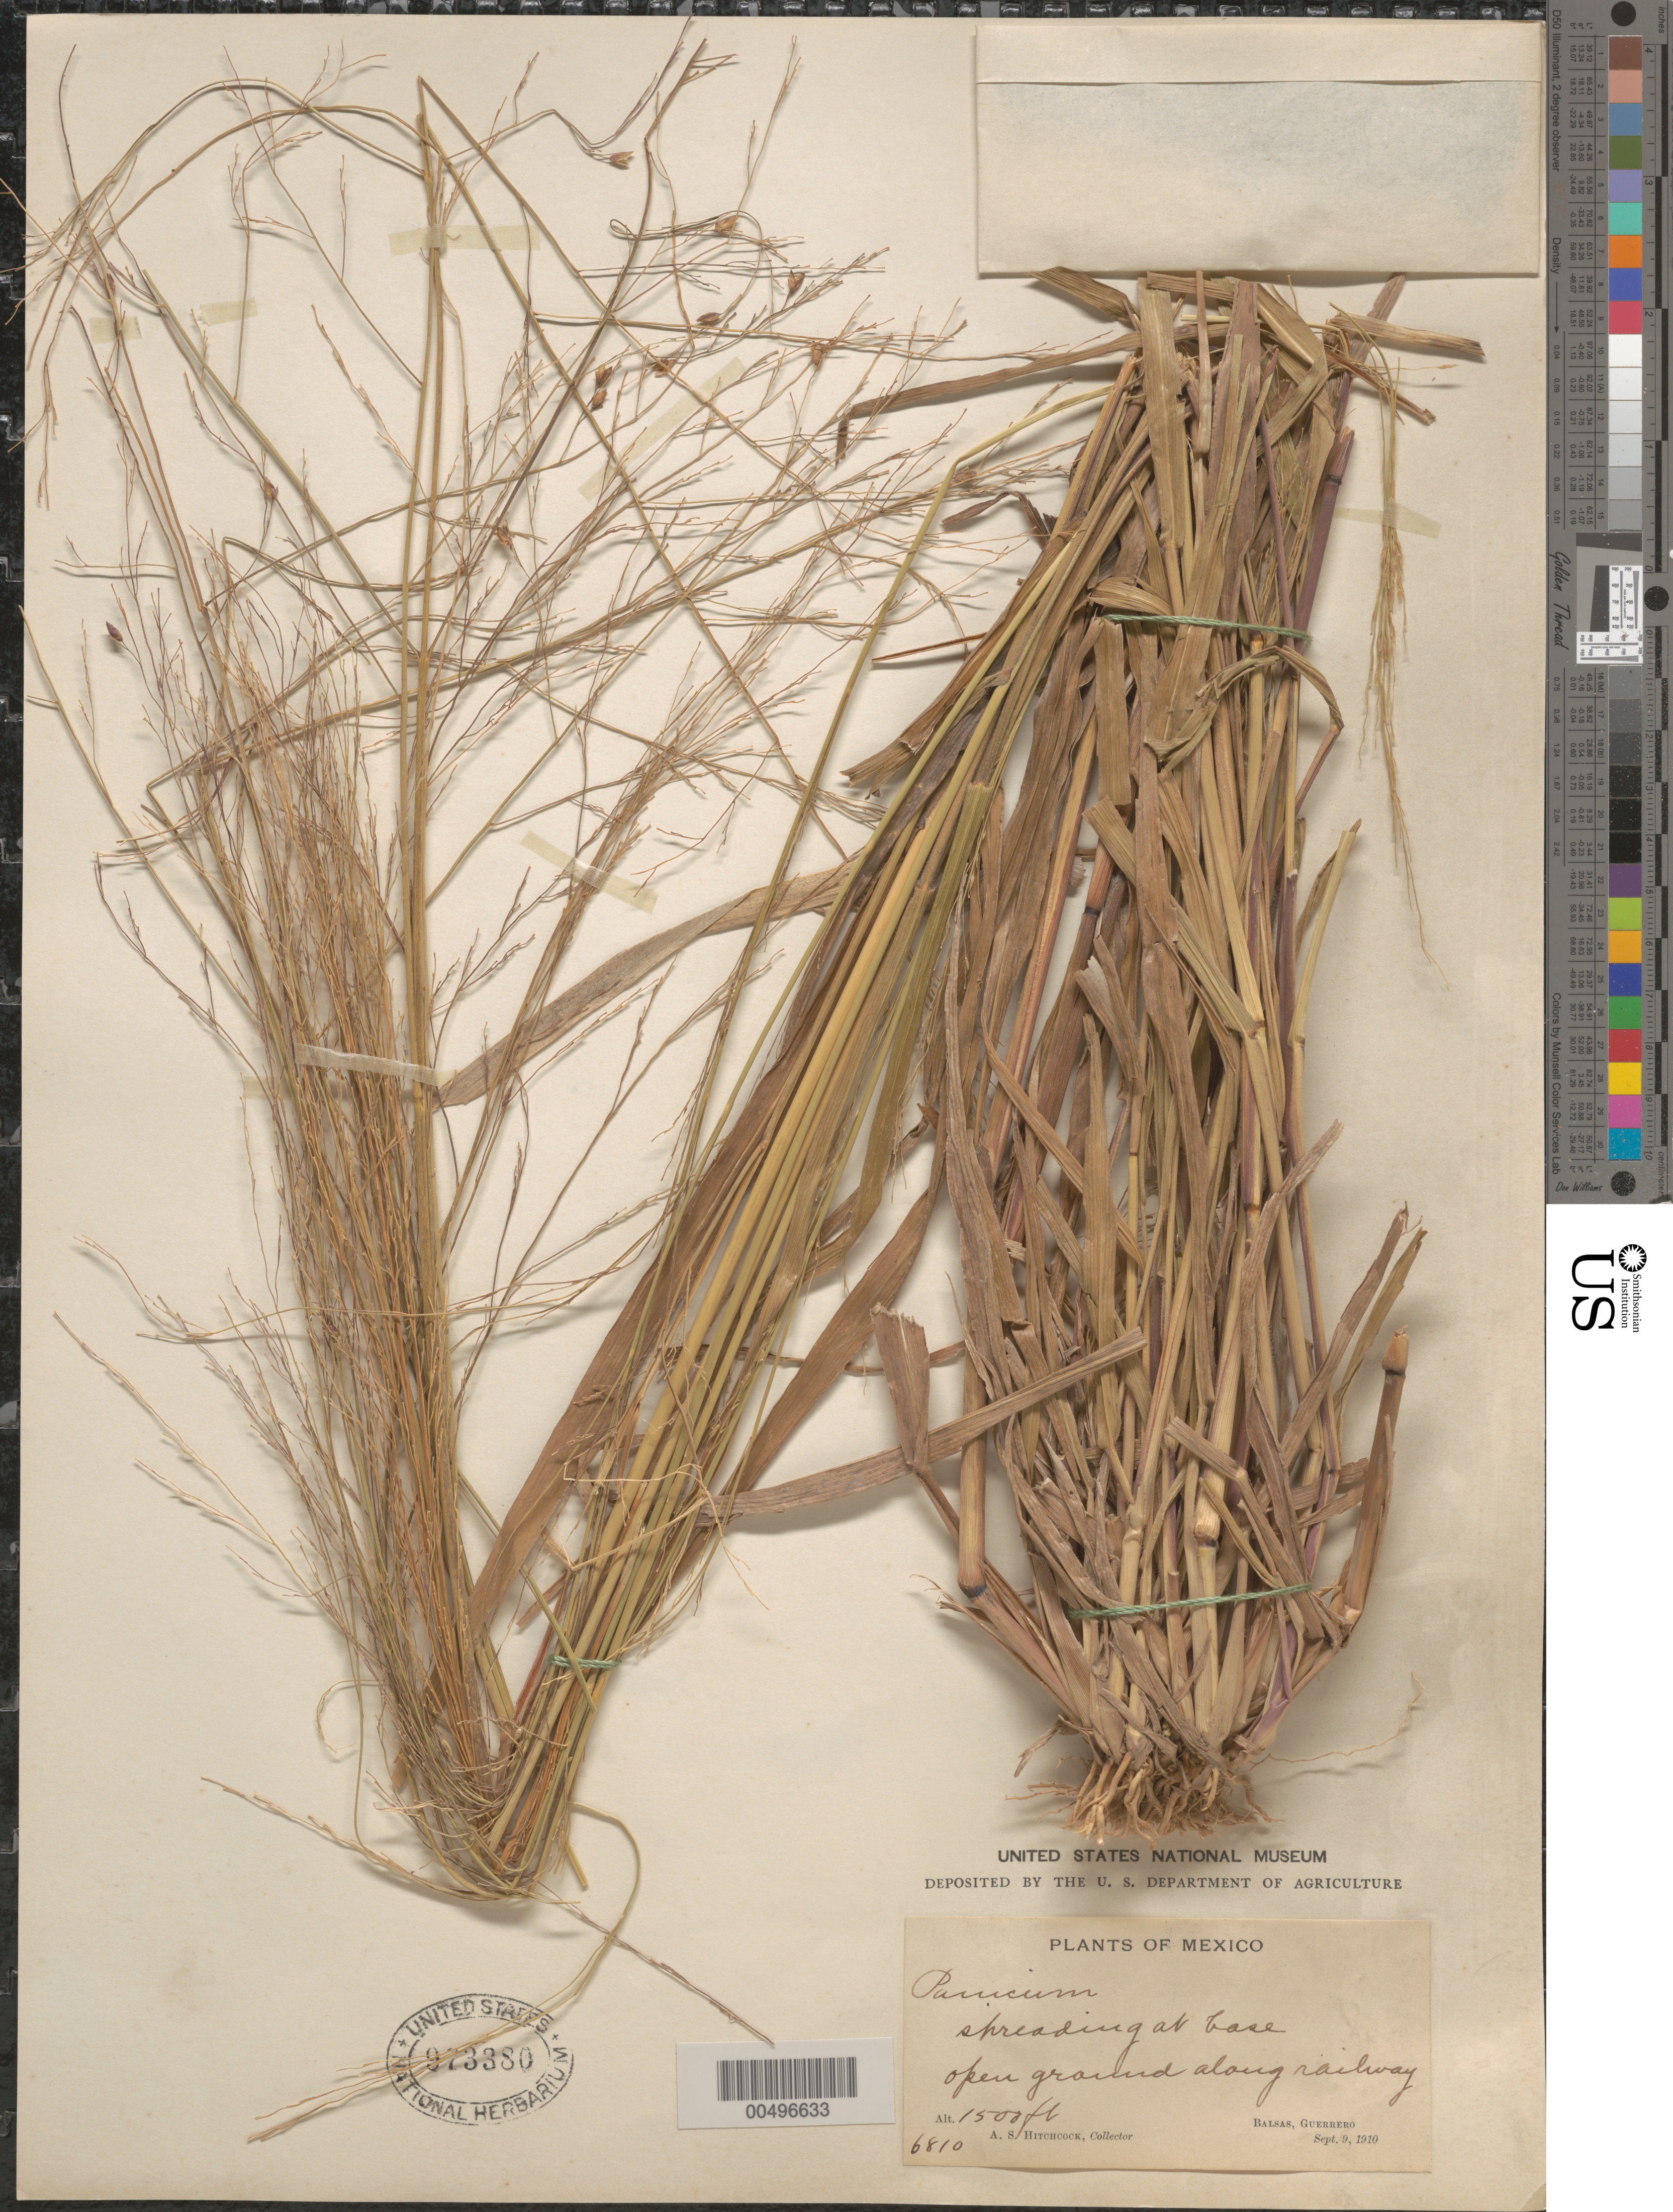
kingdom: Plantae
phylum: Tracheophyta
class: Liliopsida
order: Poales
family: Poaceae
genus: Panicum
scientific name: Panicum parcum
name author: Hitchc. & Chase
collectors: A. S. Hitchcock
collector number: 6810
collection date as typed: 9 Sep 1910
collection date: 1910-09-09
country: Mexico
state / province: Guerrero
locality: Balsas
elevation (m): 457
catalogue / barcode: US 973380